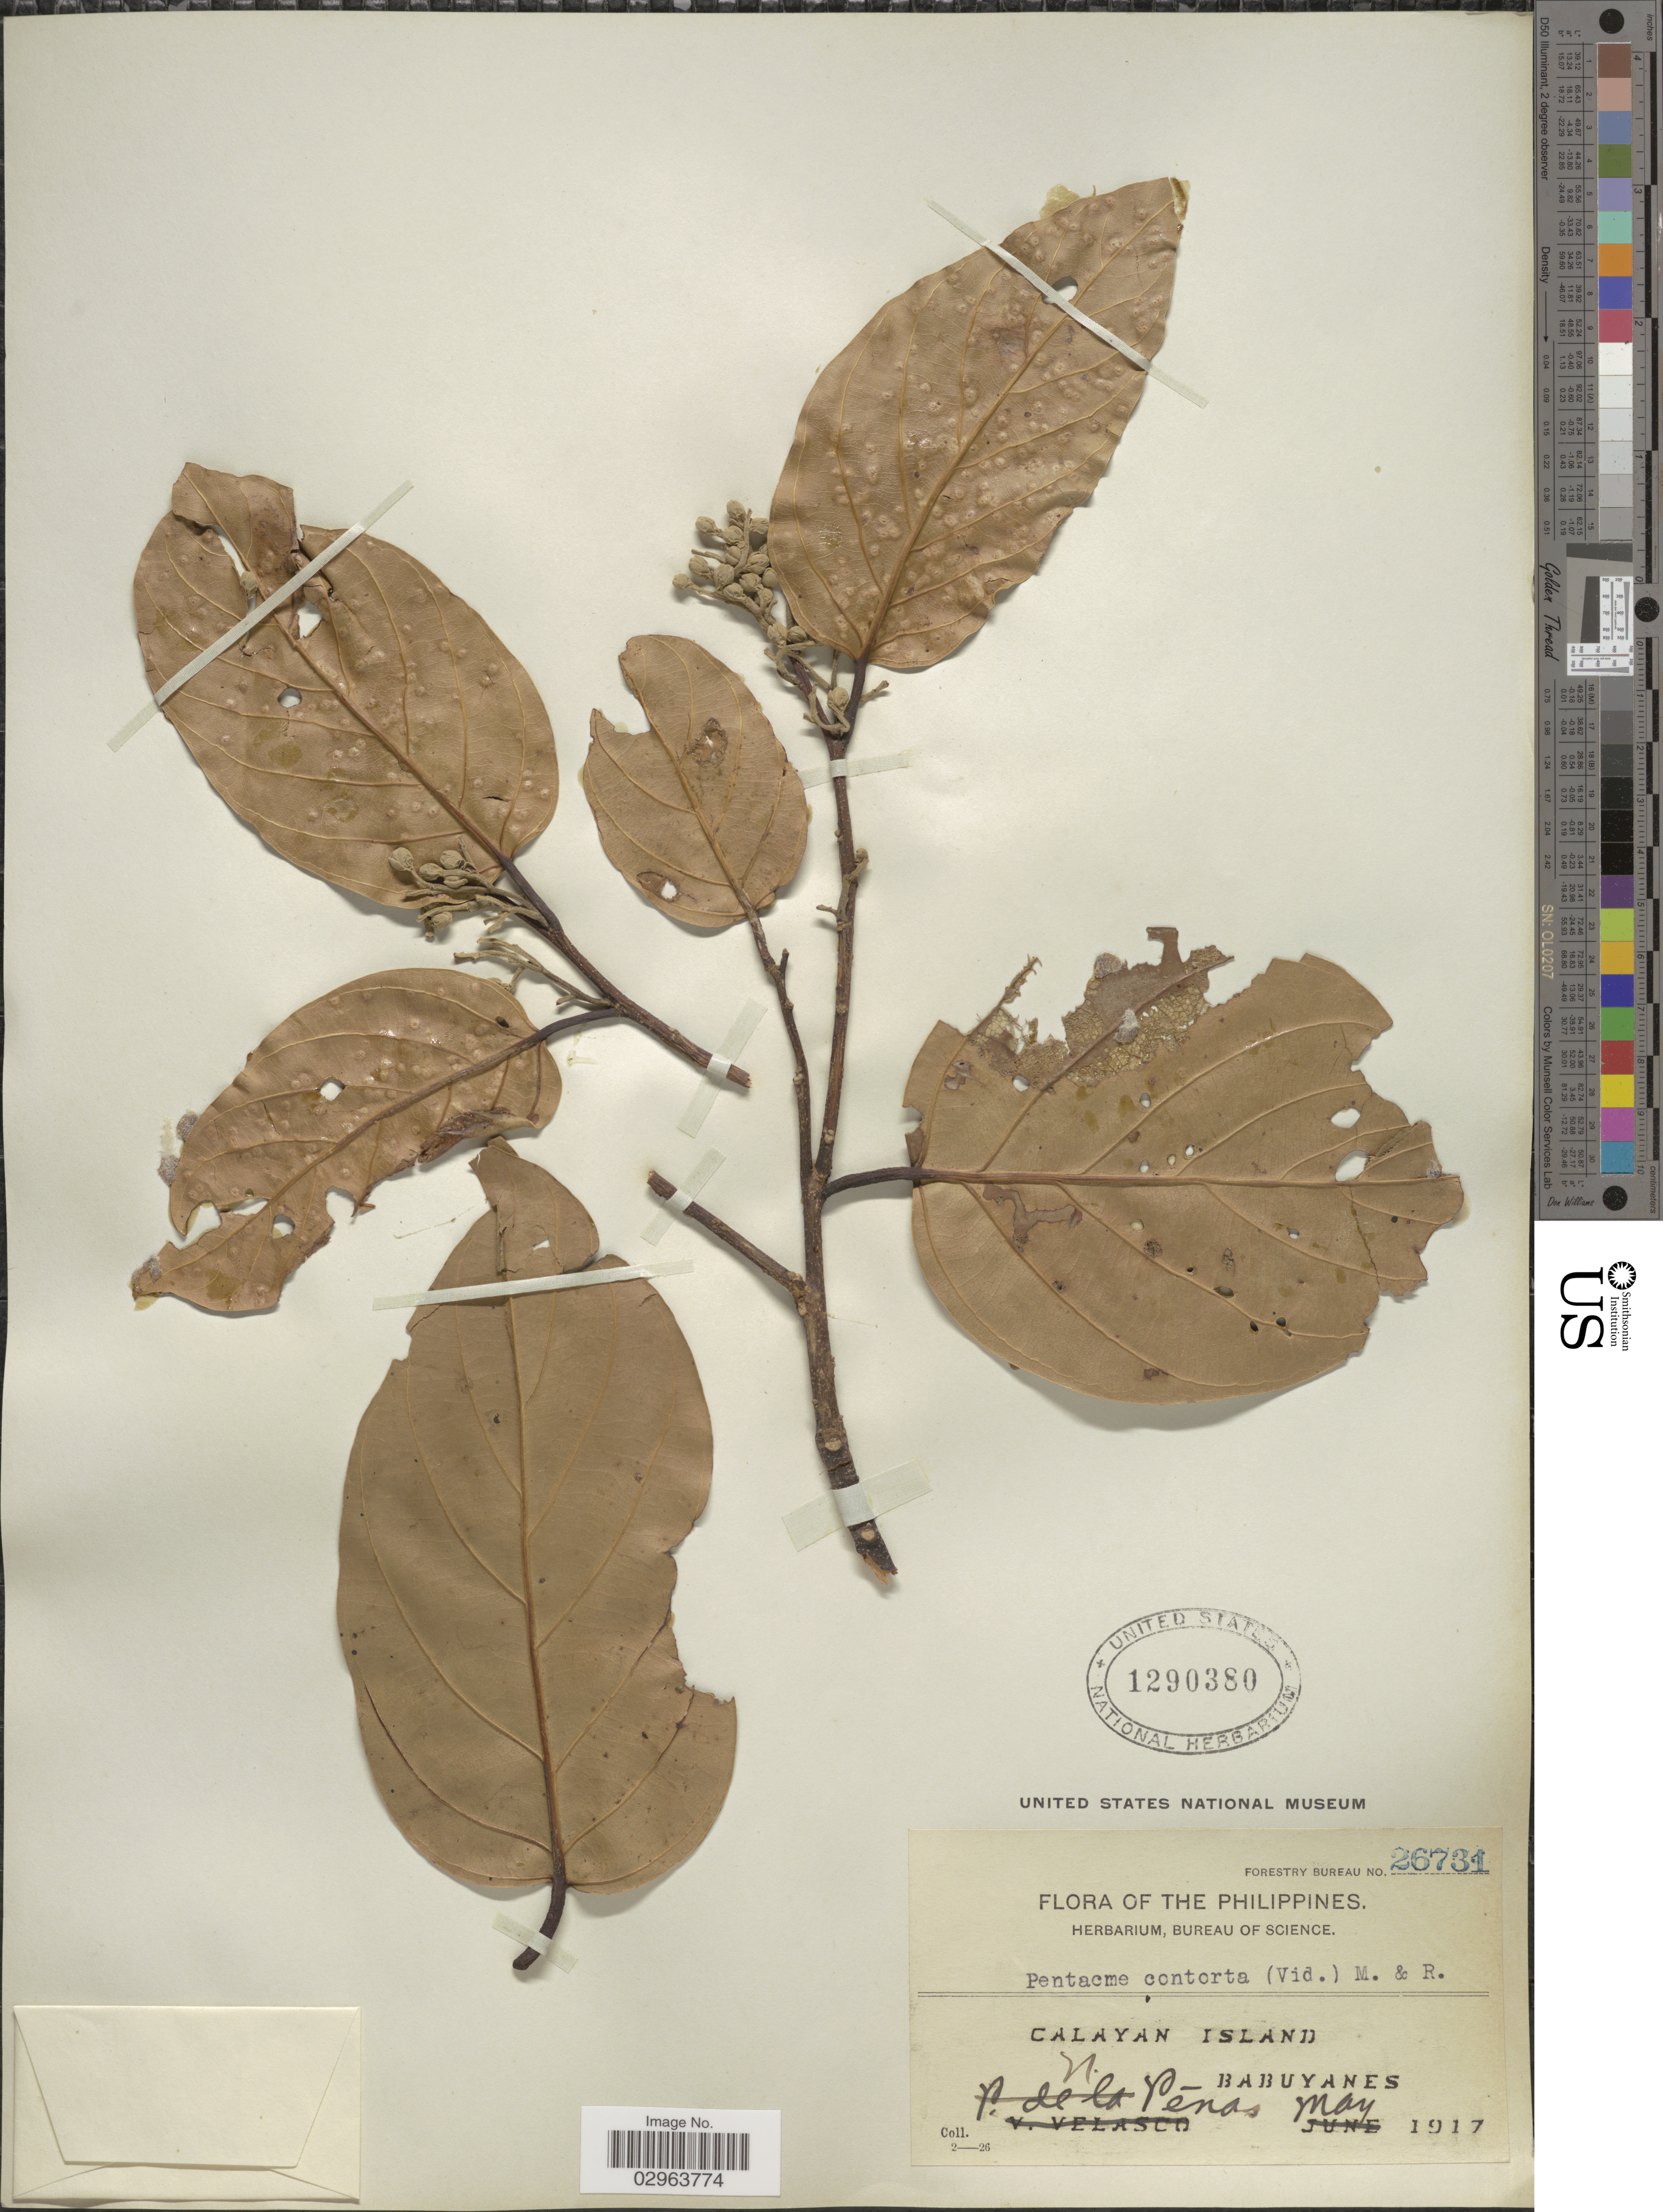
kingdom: Plantae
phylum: Tracheophyta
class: Magnoliopsida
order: Malvales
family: Dipterocarpaceae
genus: Pentacme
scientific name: Pentacme contorta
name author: (S. Vidal) Merr. & Rolfe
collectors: N. Penas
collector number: Forestry Bureau 26731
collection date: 1917-05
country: Philippines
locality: Calayan Island. Babuyanes.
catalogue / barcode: US 1290380